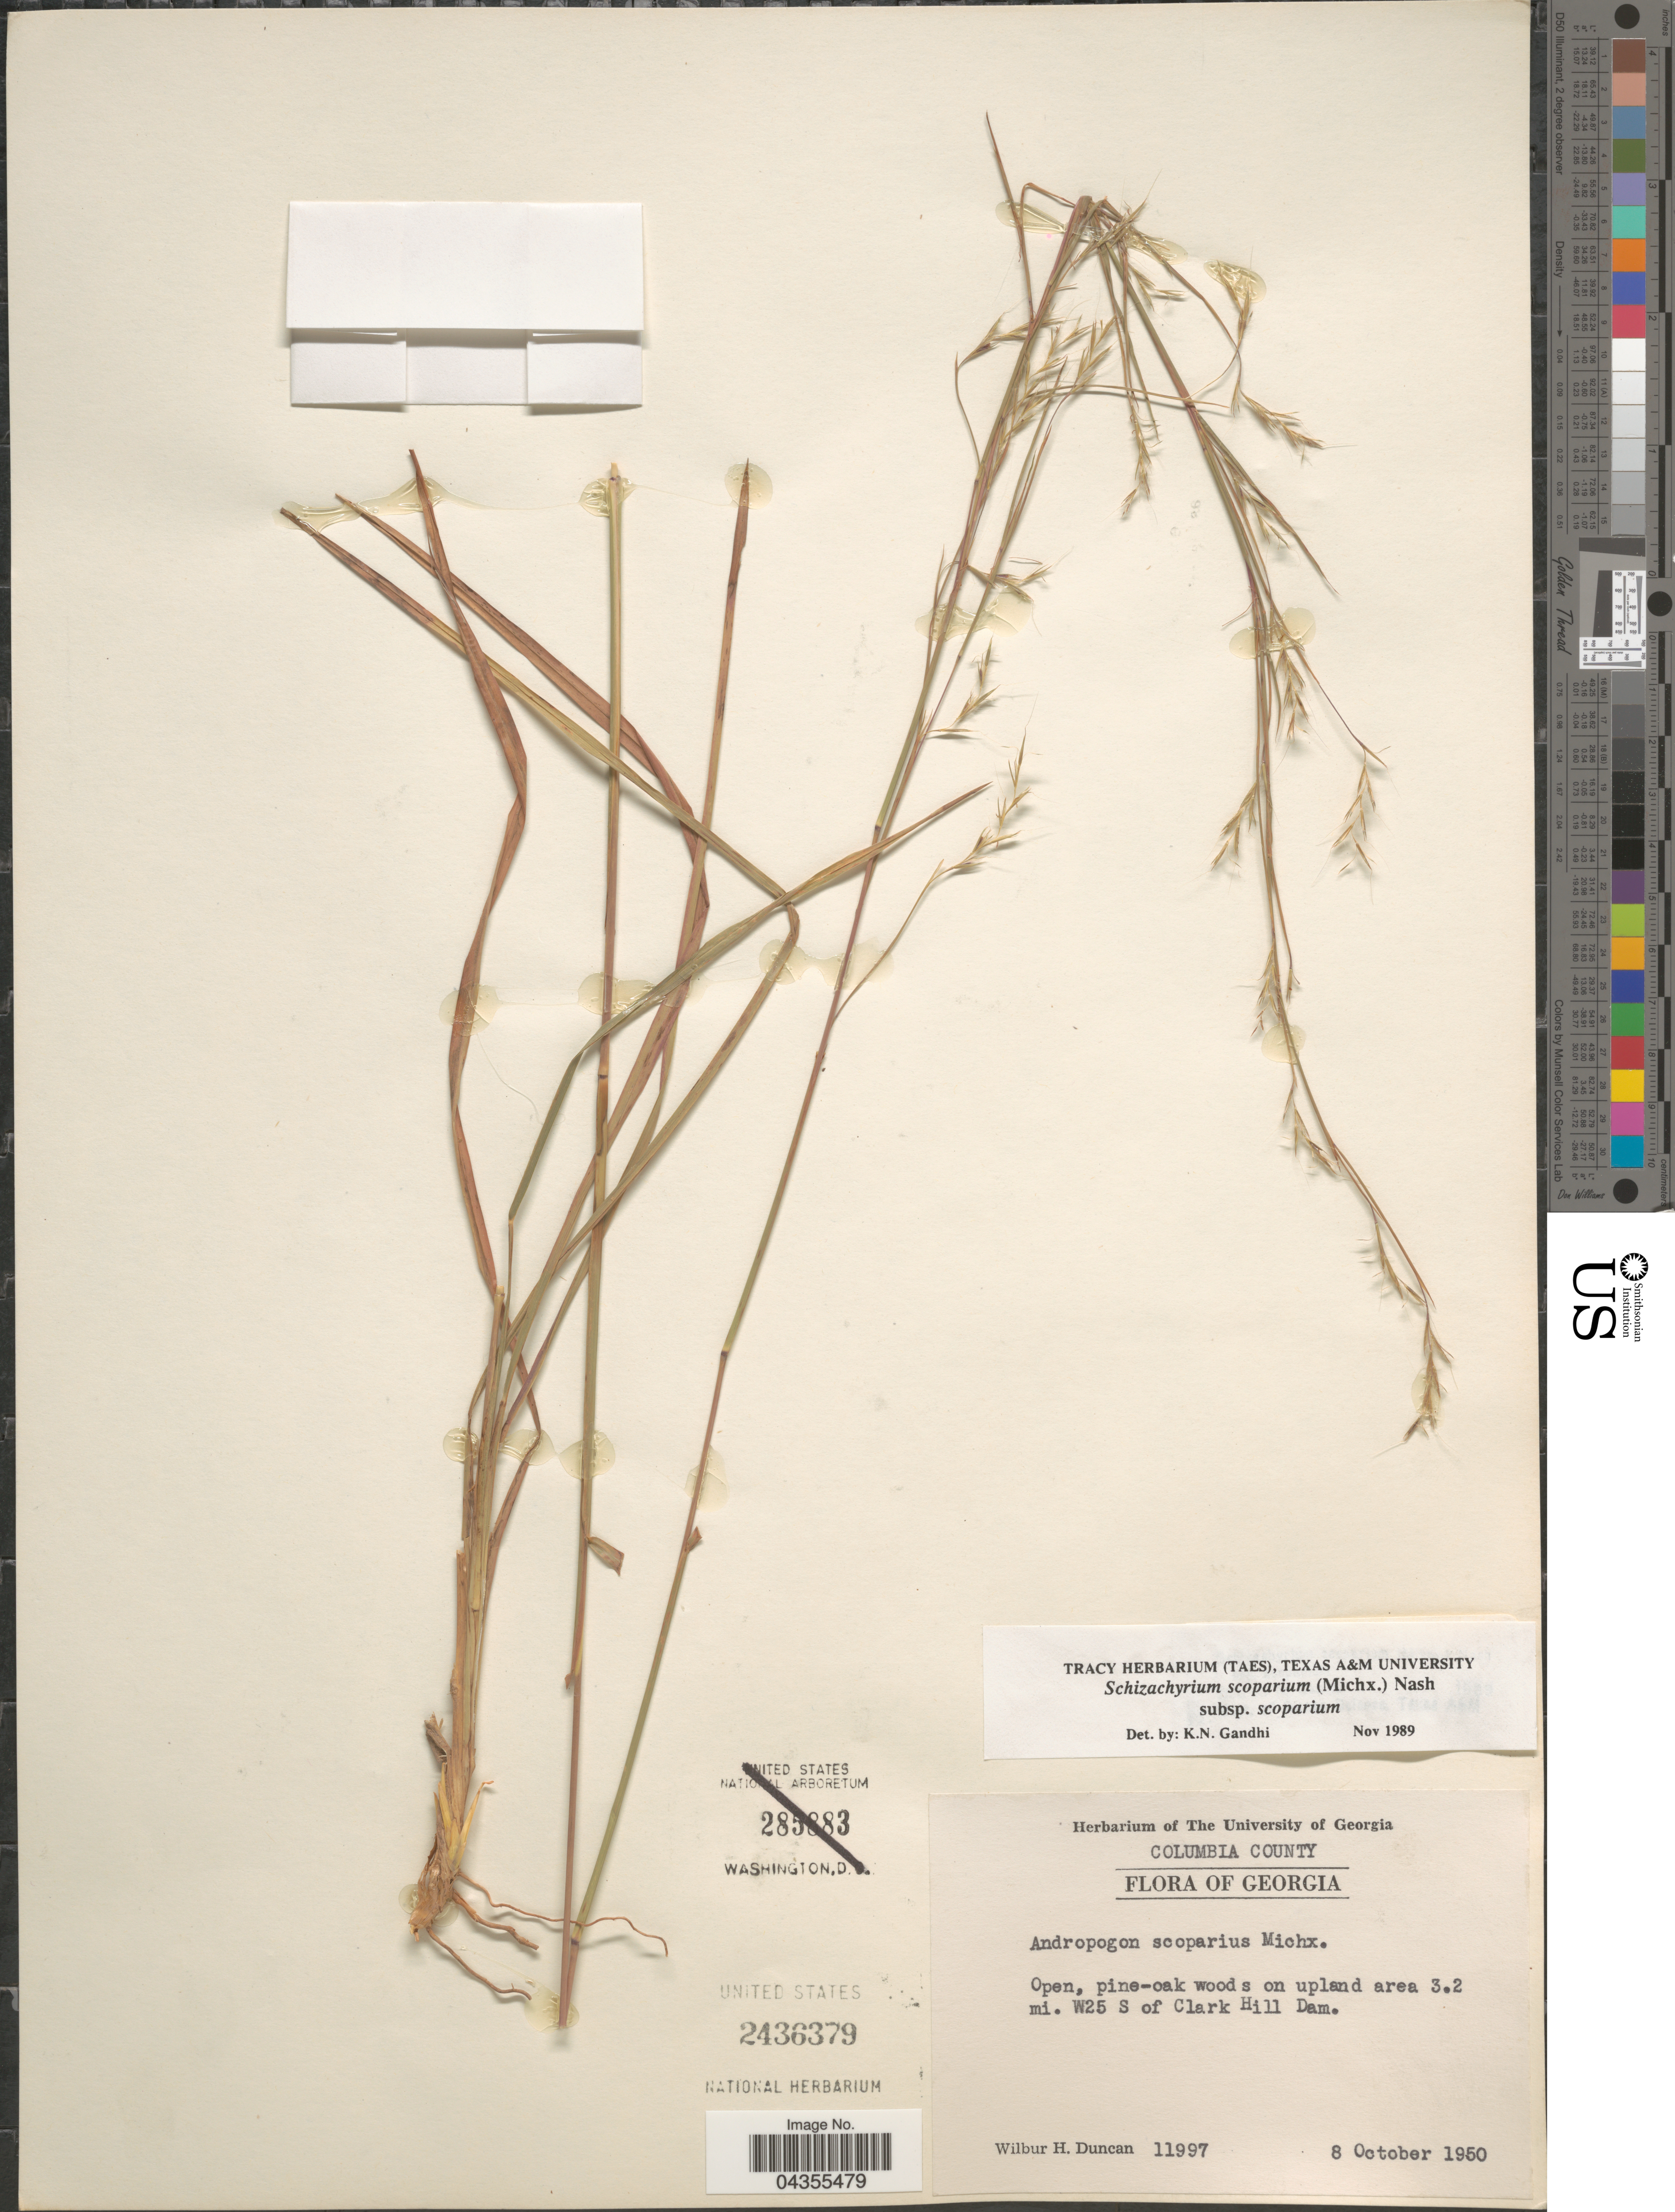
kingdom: Plantae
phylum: Tracheophyta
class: Liliopsida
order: Poales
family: Poaceae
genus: Schizachyrium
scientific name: Schizachyrium scoparium var. scoparium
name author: (Michx.) Nash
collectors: W. H. Duncan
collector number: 11997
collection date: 1950-10-08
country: United States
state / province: Georgia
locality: Columbia County. Open, pine-oak wood s on upland area 3.2 mi. W25 S of Clark Hill Dam.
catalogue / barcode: US 2436379